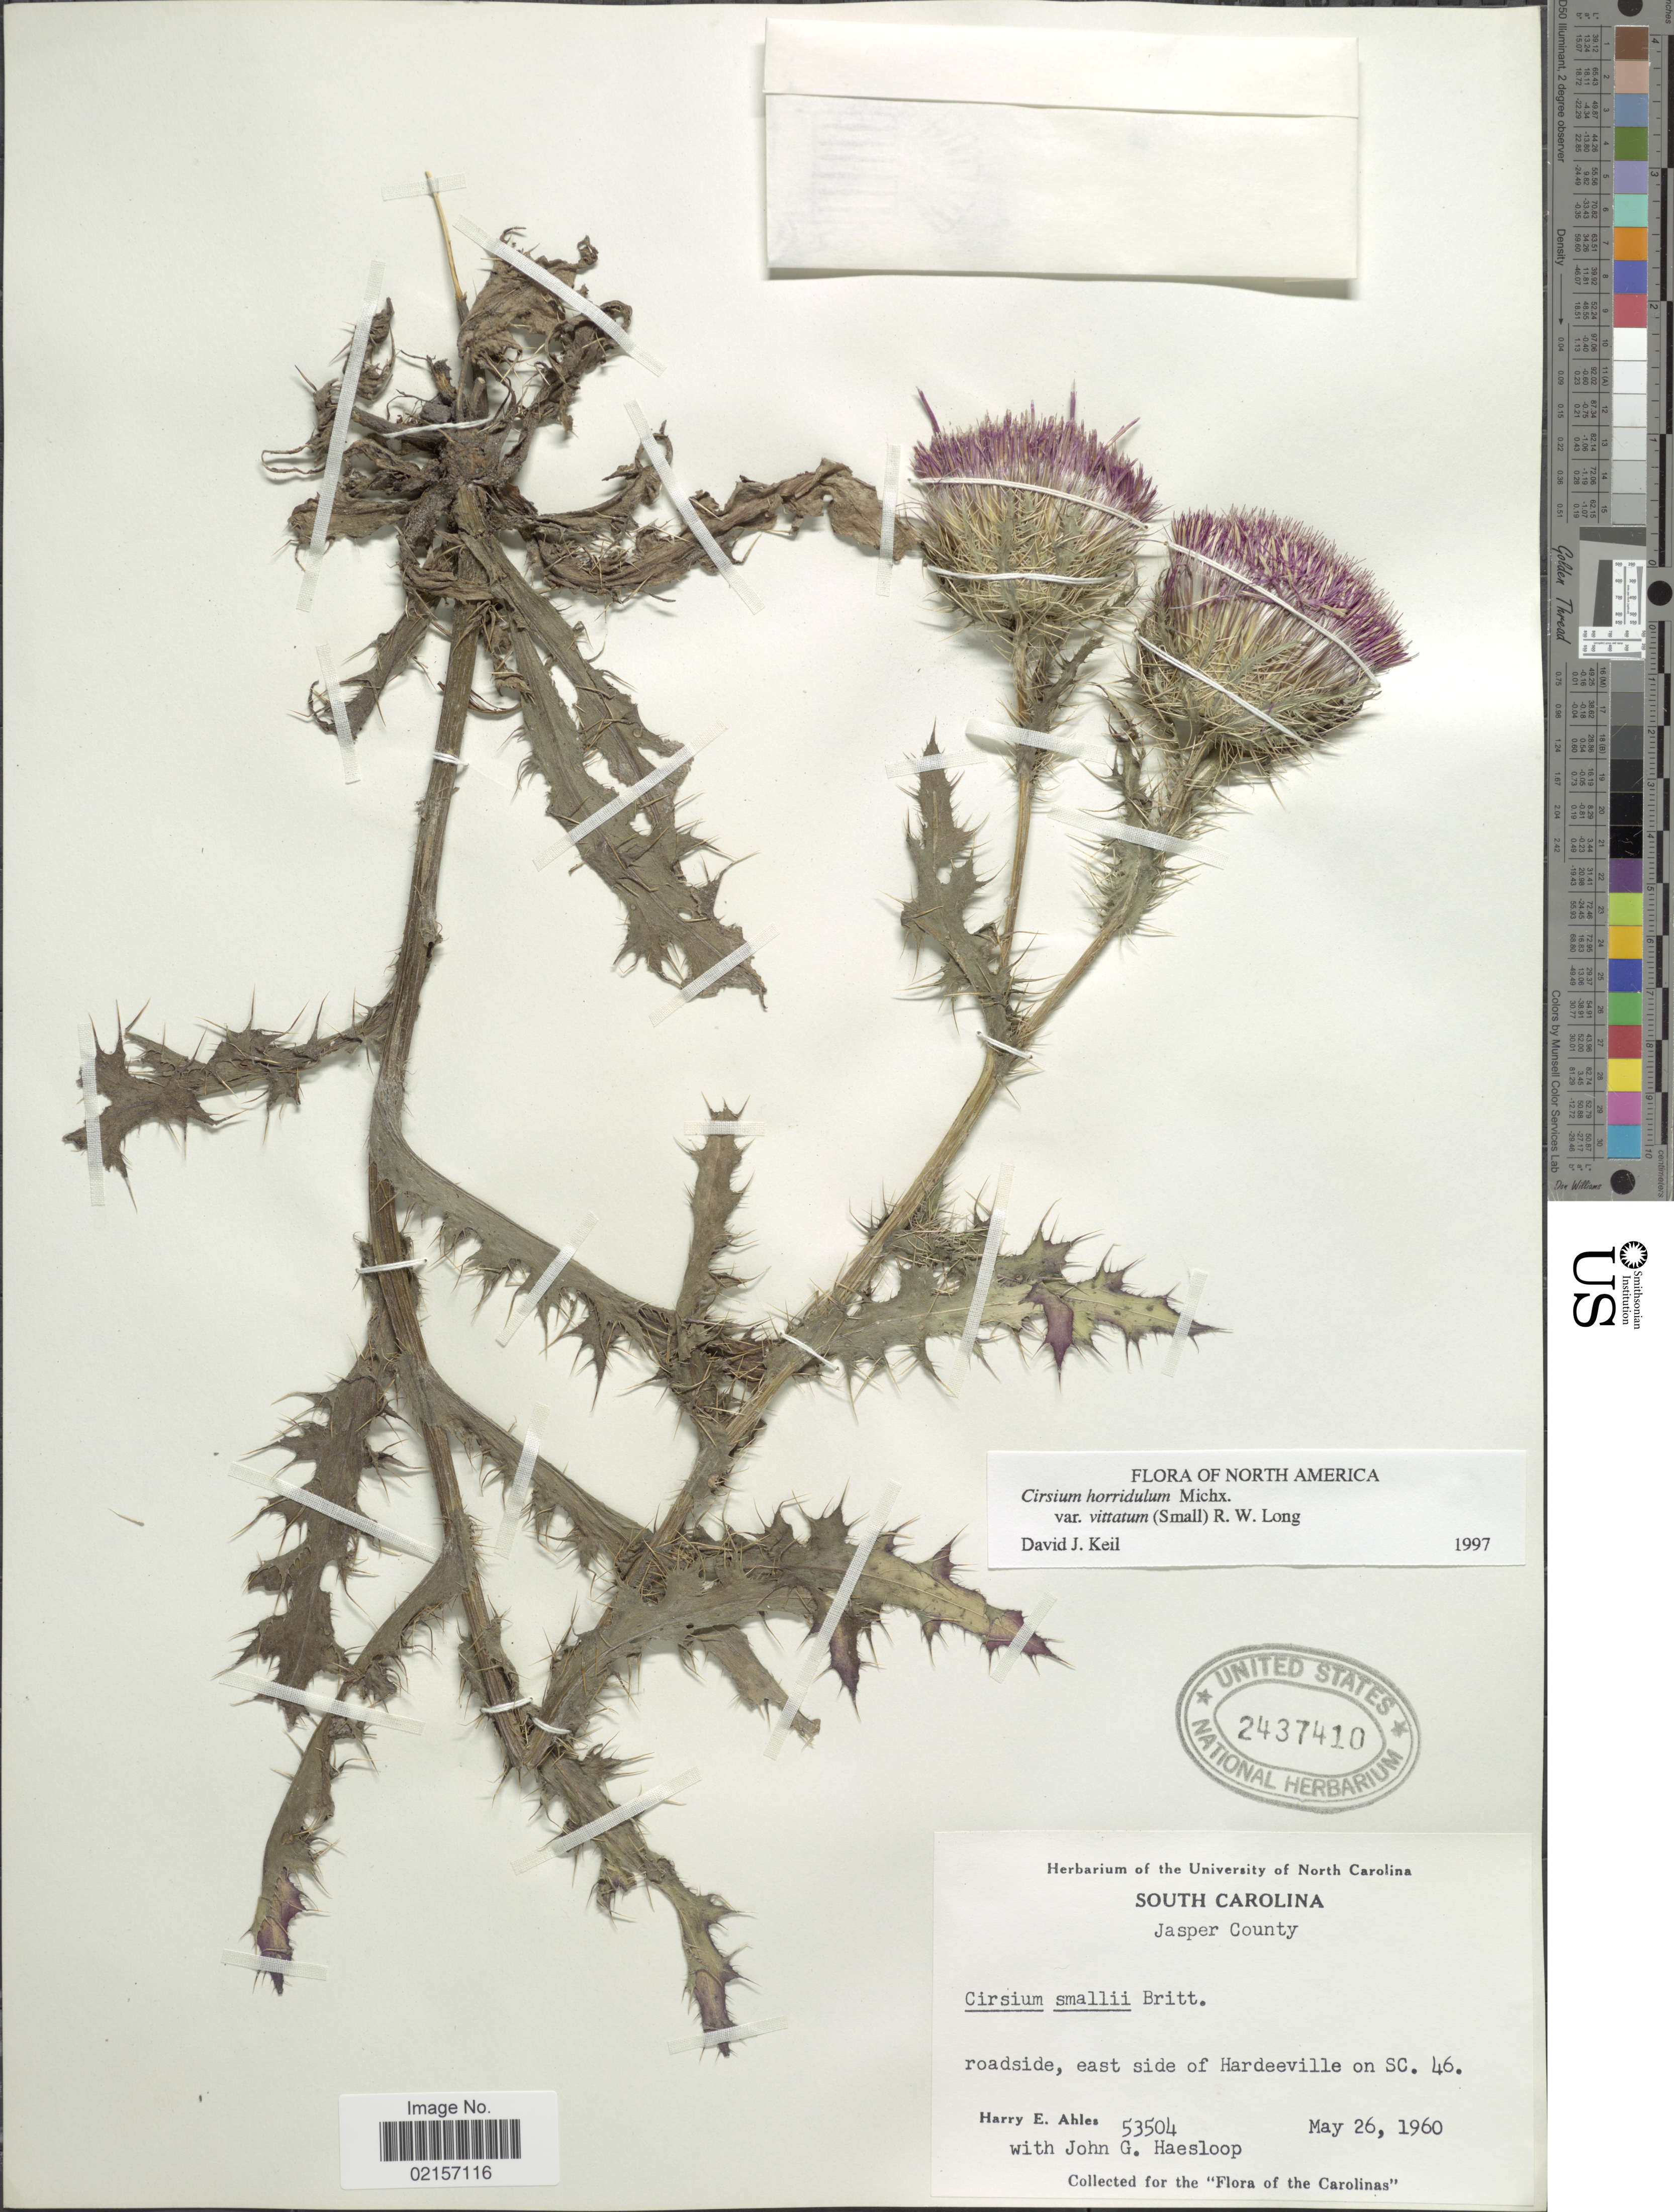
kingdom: Plantae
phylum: Tracheophyta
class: Magnoliopsida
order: Asterales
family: Asteraceae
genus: Cirsium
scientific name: Cirsium horridulum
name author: Michx.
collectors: H. E. Ahles & J. Haesloop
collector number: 53504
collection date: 1960-05-26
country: United States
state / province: South Carolina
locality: Jasper County, roadside, east side of Hardeeville on Sc. 46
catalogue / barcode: US 2437410